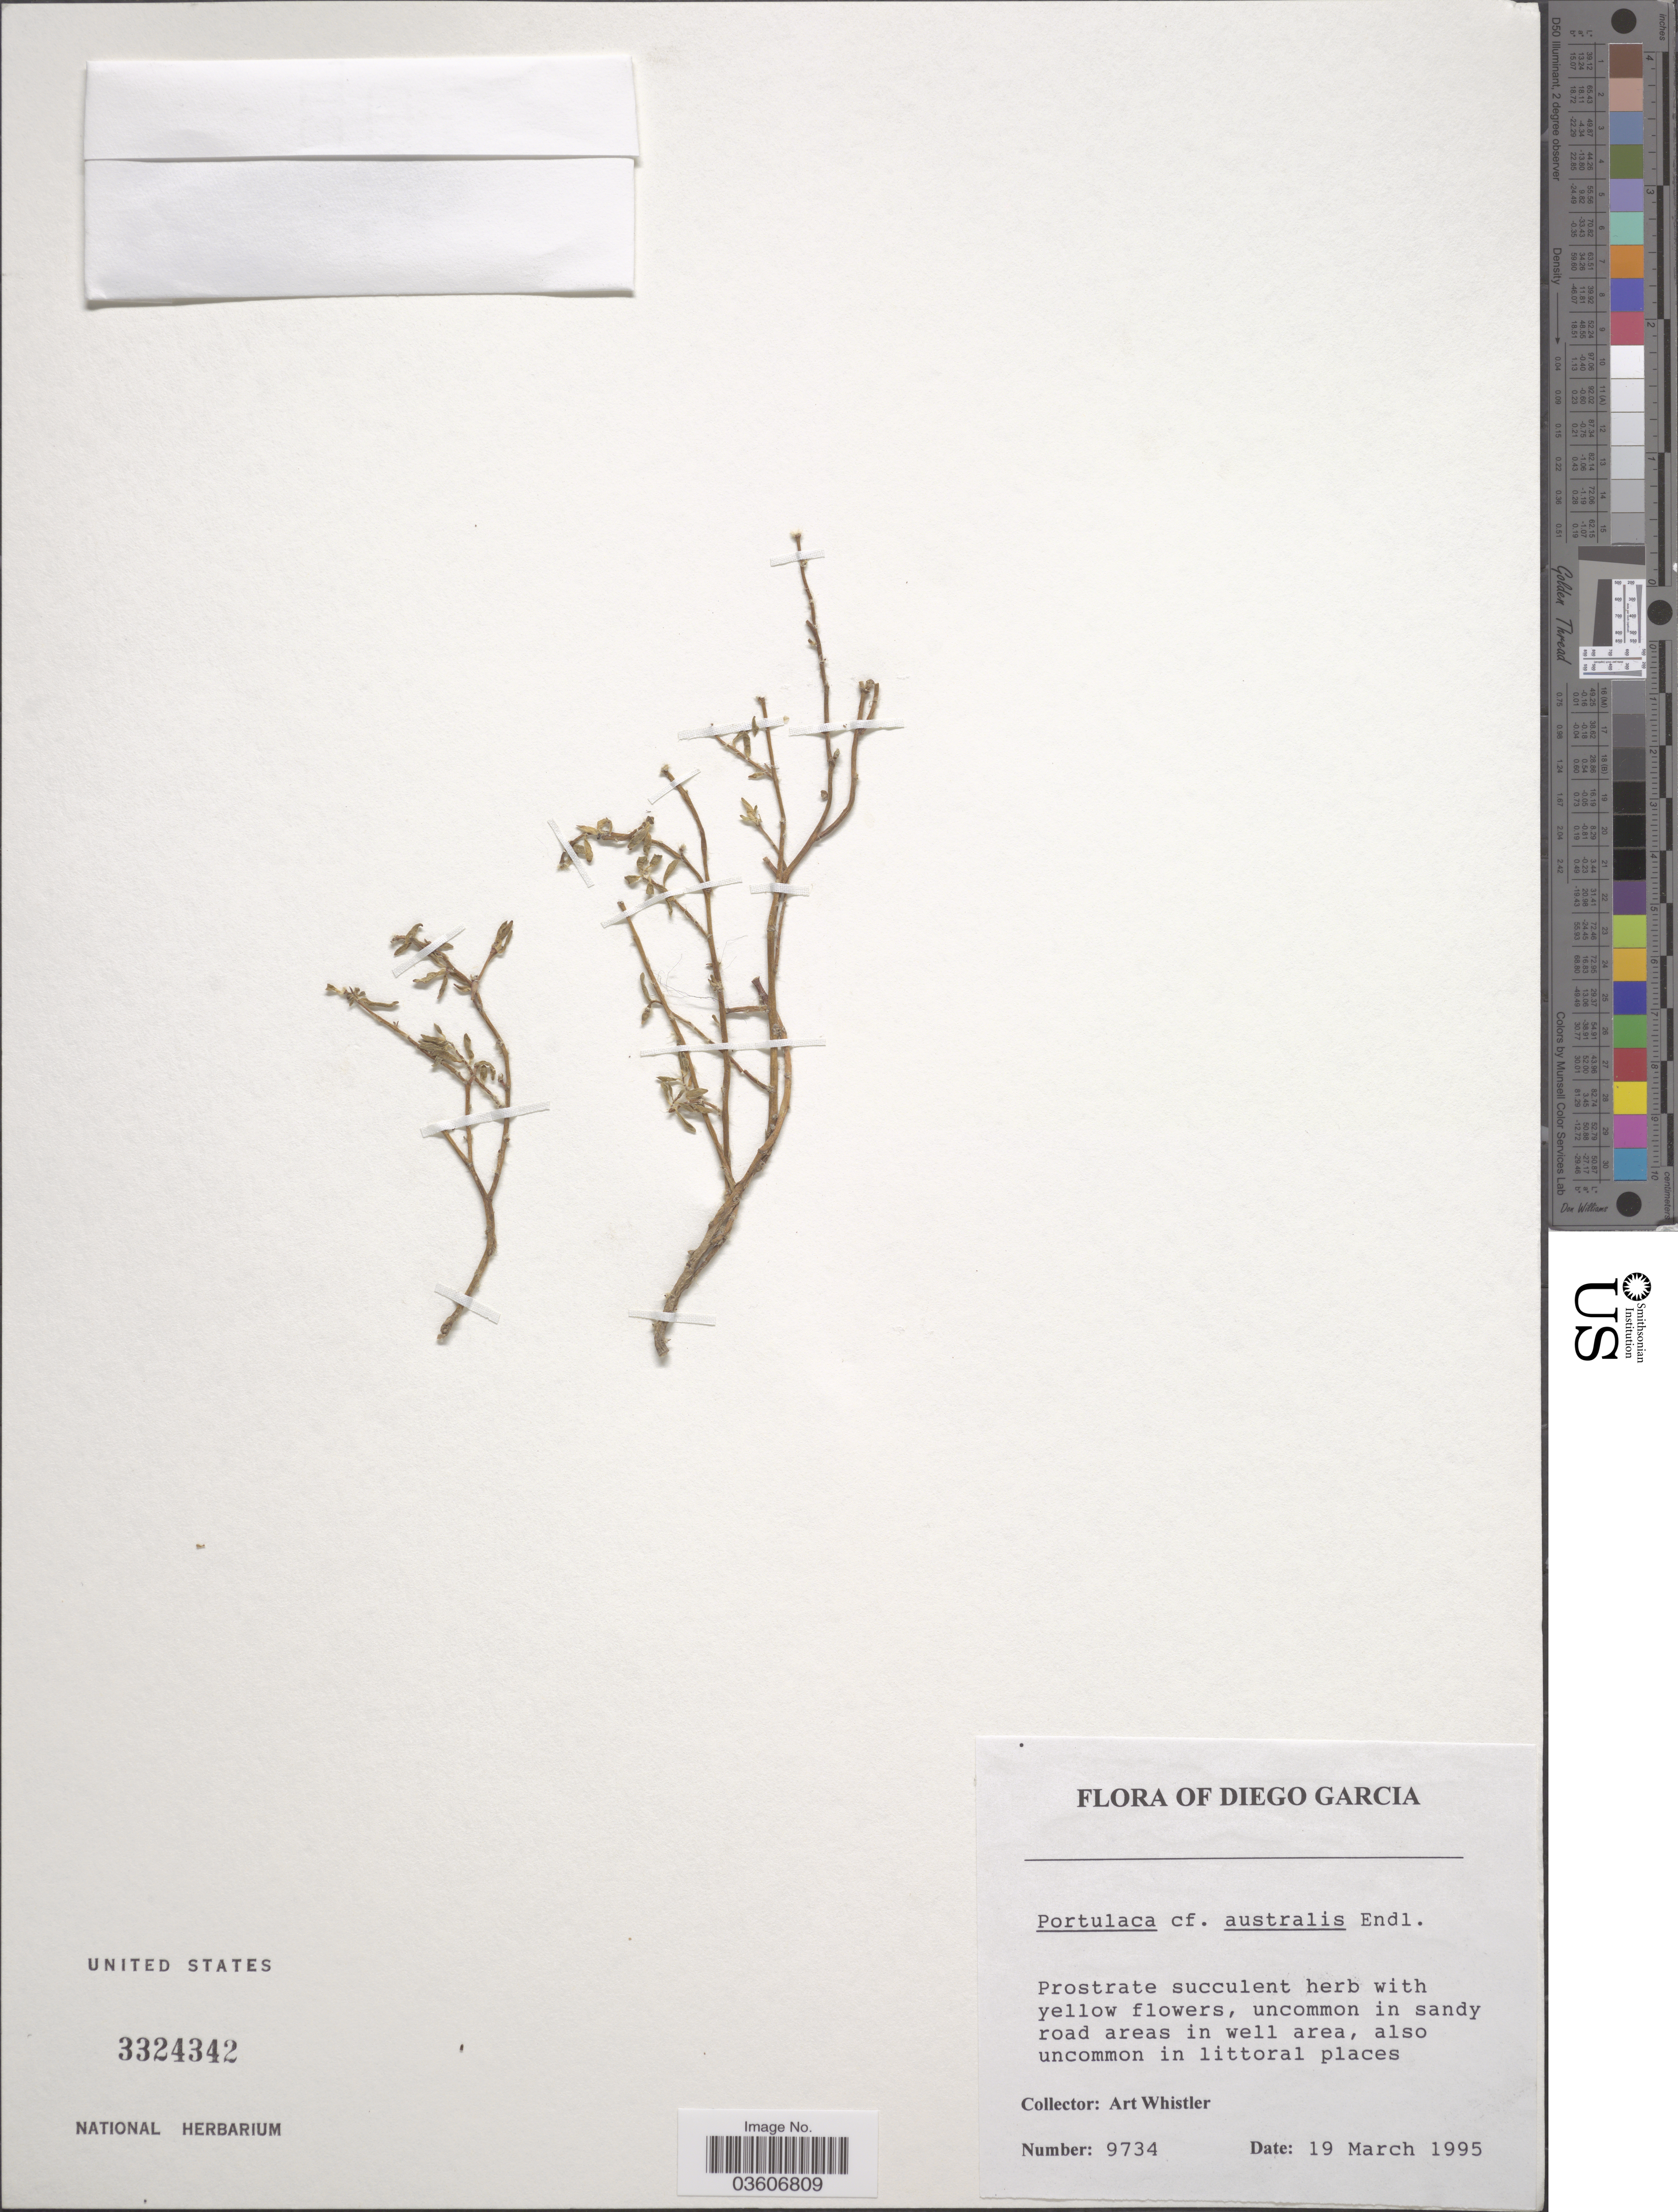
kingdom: Plantae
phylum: Tracheophyta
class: Magnoliopsida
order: Caryophyllales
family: Portulacaceae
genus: Portulaca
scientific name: Portulaca australis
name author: Endl.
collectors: A. Whistler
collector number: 9734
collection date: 1995-03-19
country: British Indian Ocean Territory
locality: Diego Garcia.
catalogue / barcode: US 3324342